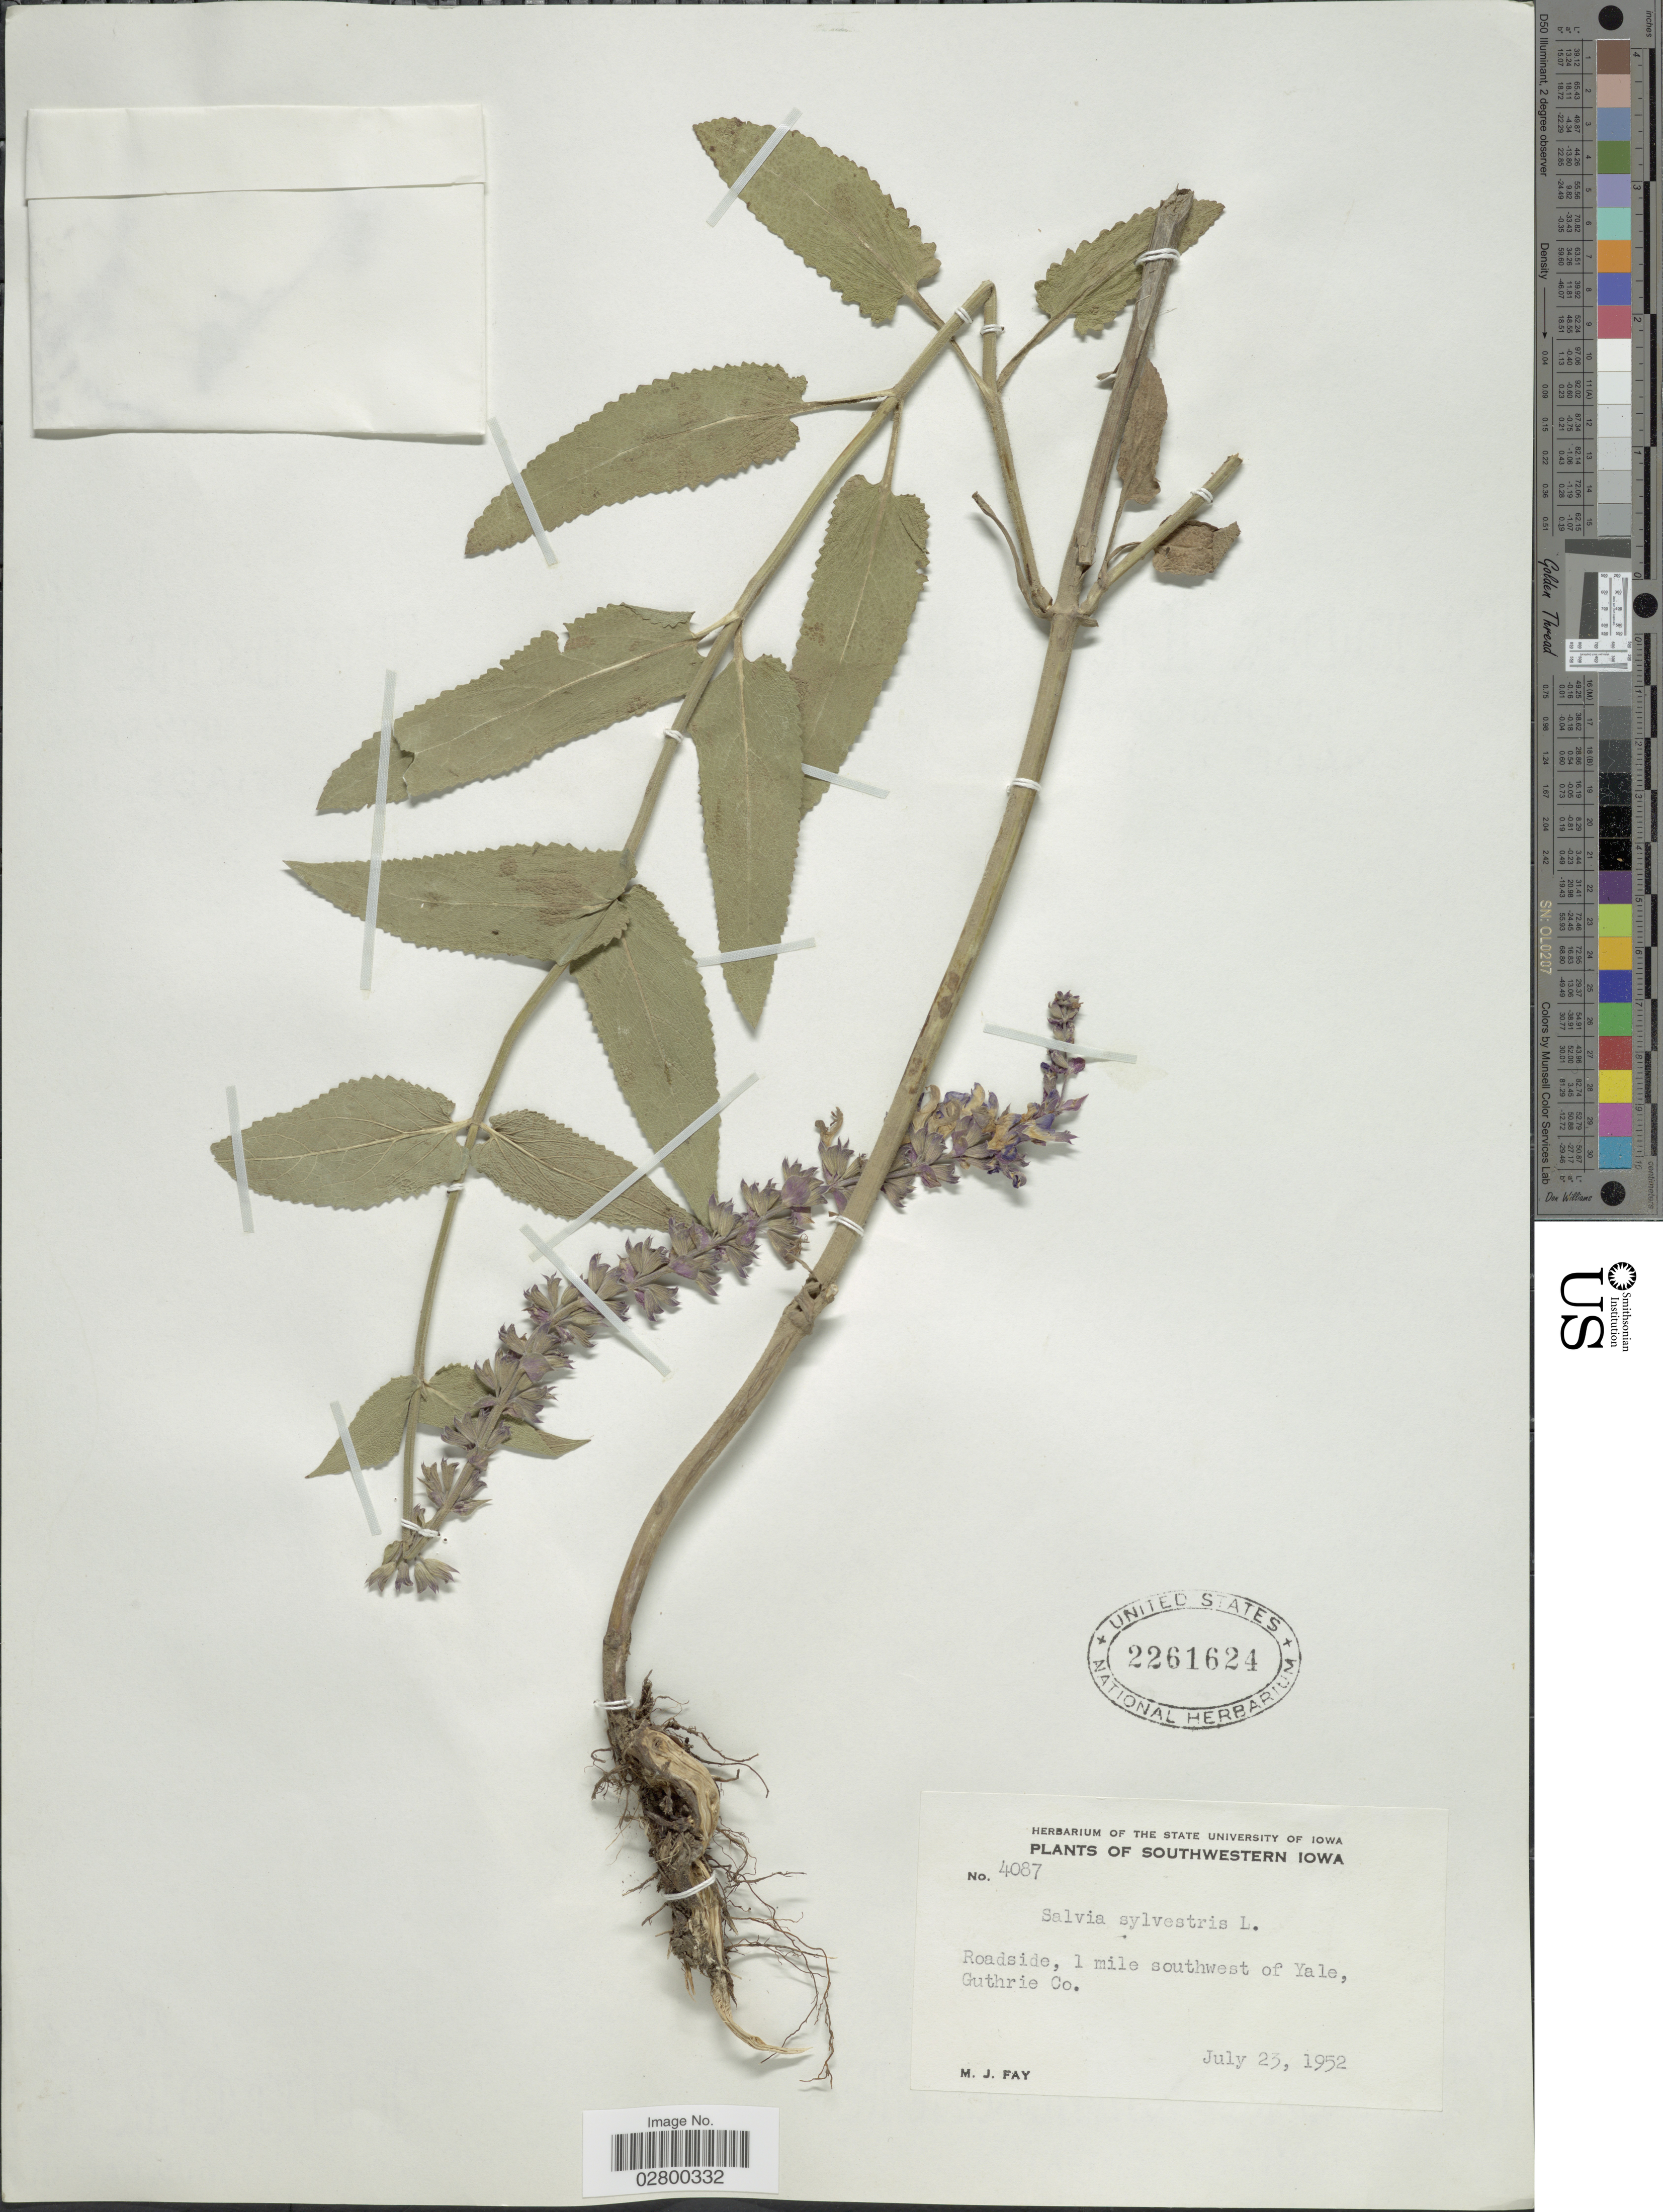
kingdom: Plantae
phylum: Tracheophyta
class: Magnoliopsida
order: Lamiales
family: Lamiaceae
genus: Salvia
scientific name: Salvia sylvestris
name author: L.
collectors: M. Fay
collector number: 4087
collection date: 1952-07-23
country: United States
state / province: Iowa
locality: Southwestern Iowa, Roadside, 1 mile southwest of Yale, Guthrie Co.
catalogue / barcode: US 2261624